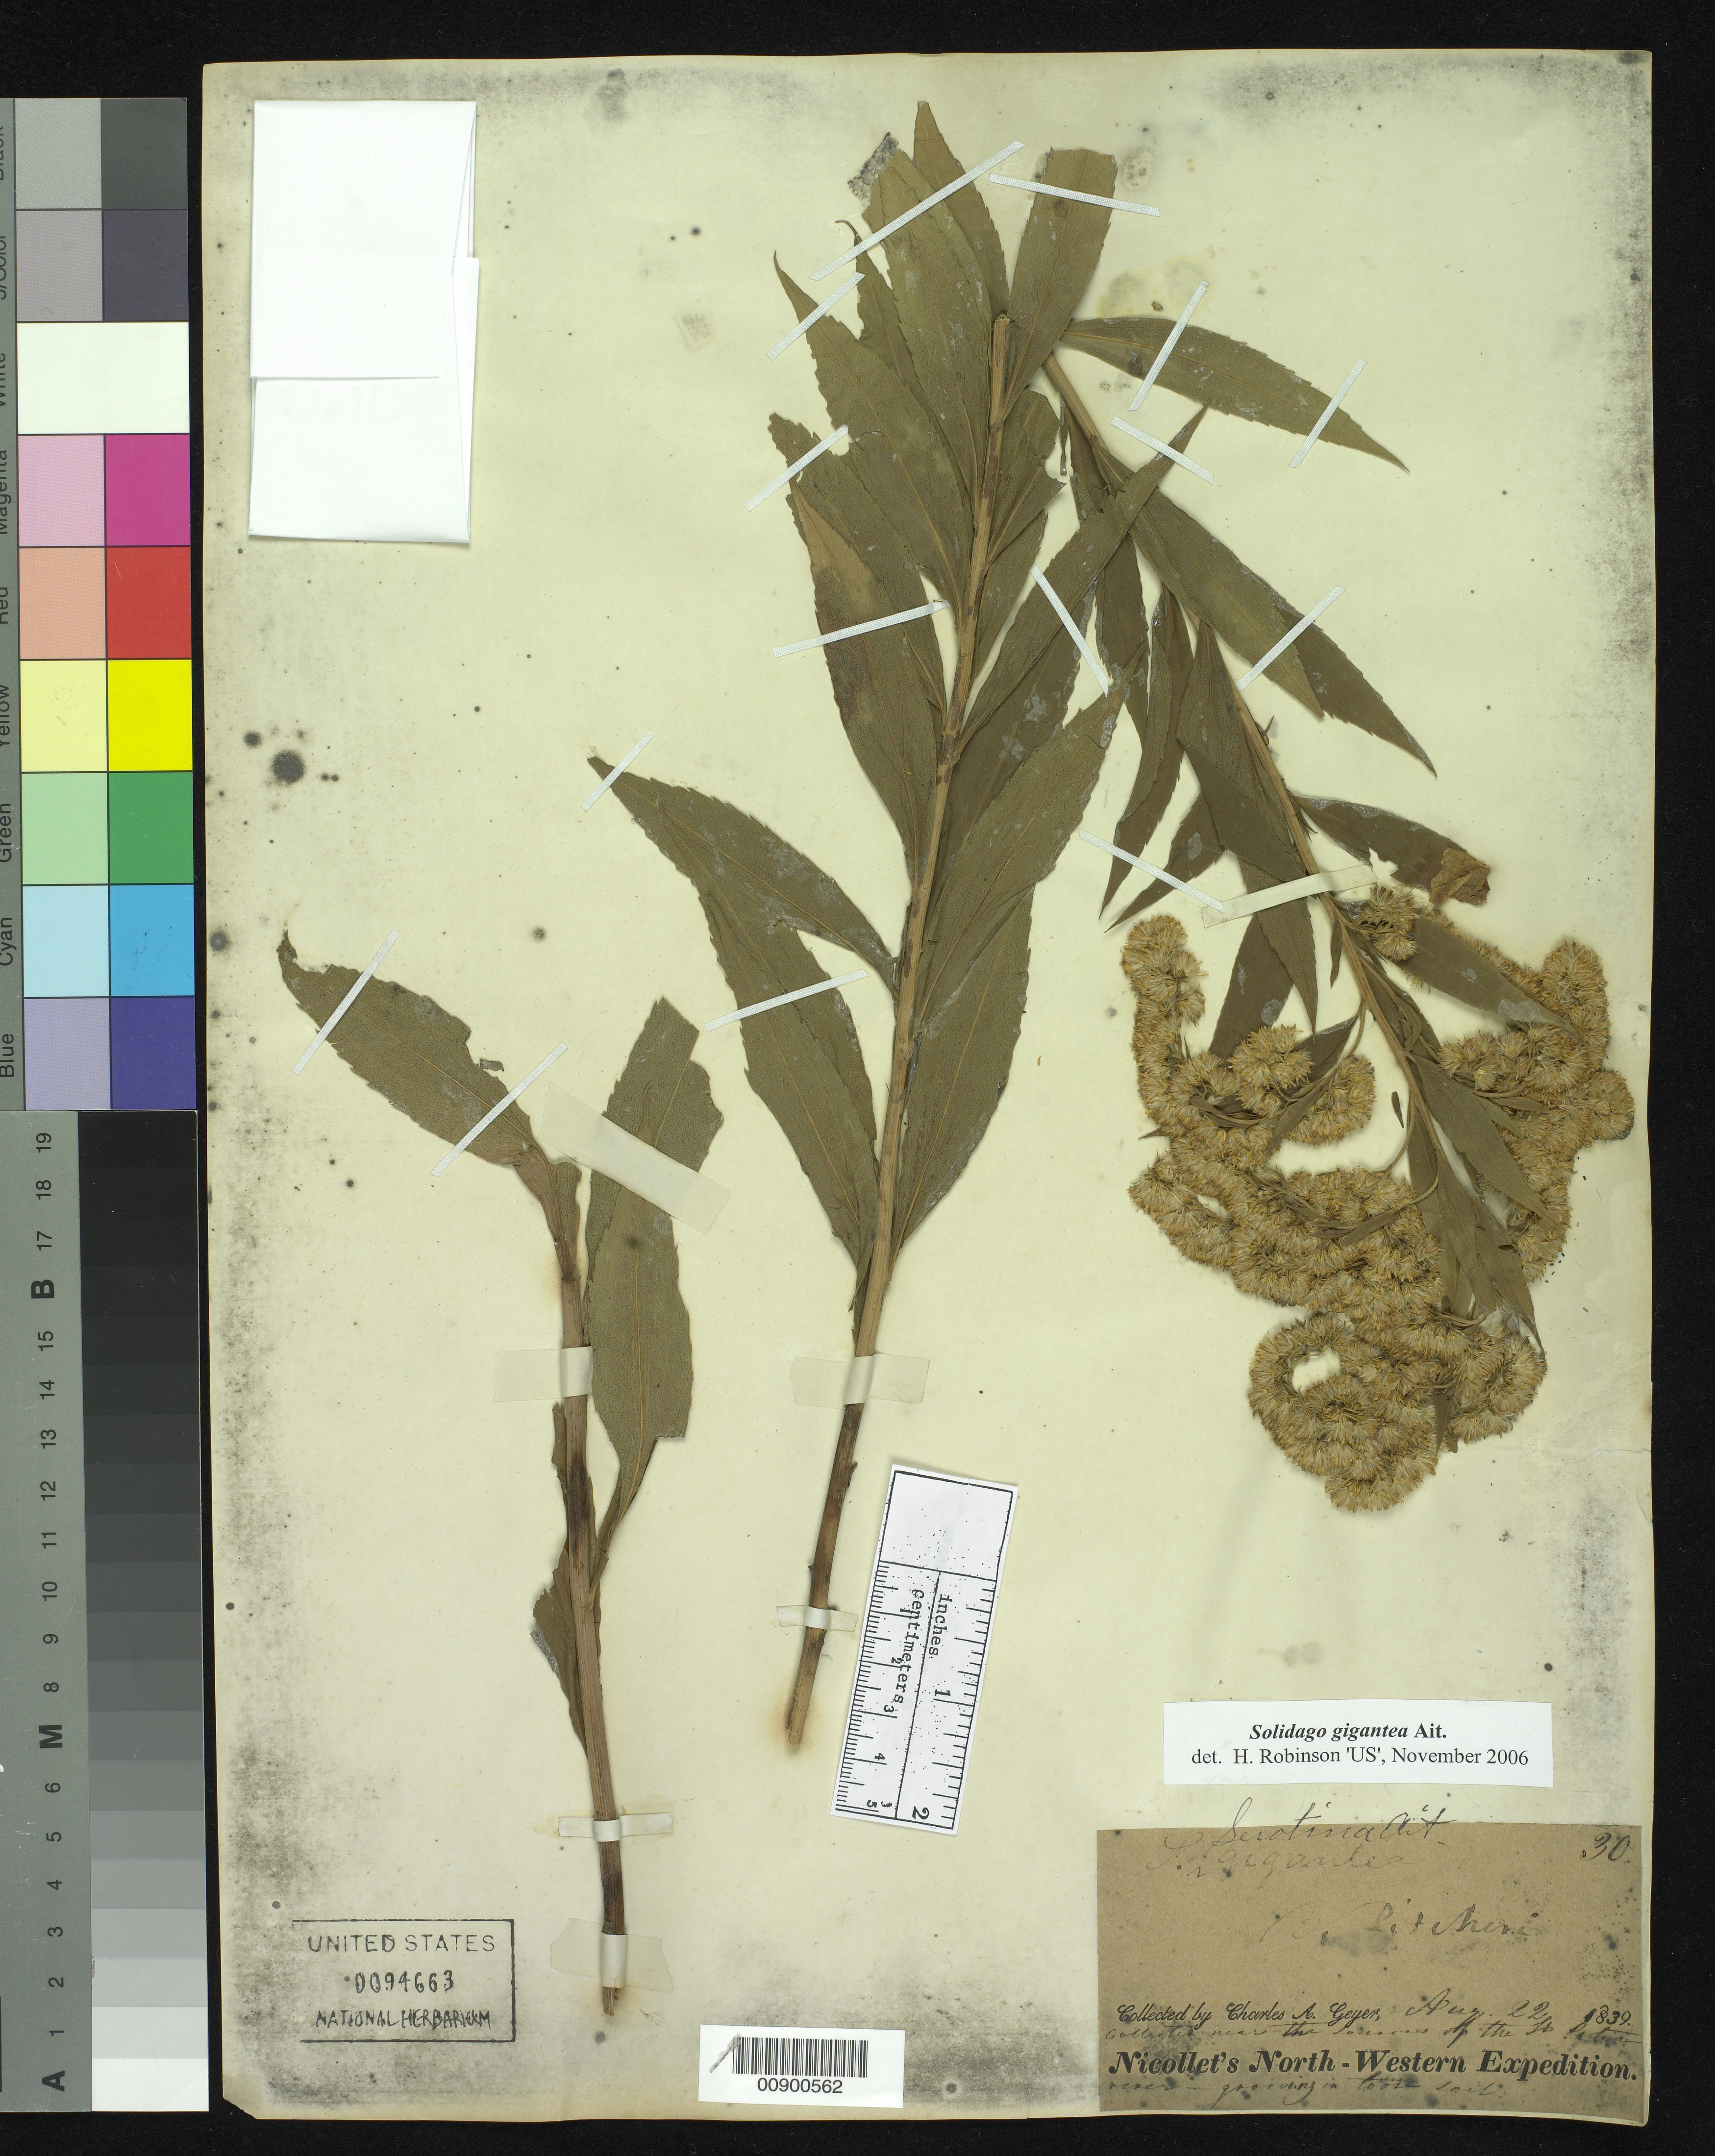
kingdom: Plantae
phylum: Tracheophyta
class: Magnoliopsida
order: Asterales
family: Asteraceae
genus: Solidago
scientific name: Solidago gigantea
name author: Aiton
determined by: Robinson, Harold E., (US)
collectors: C. A. Geyer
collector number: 30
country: United States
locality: Near the source of mouth of St. Peters River.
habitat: on loose soil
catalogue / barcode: US 94663